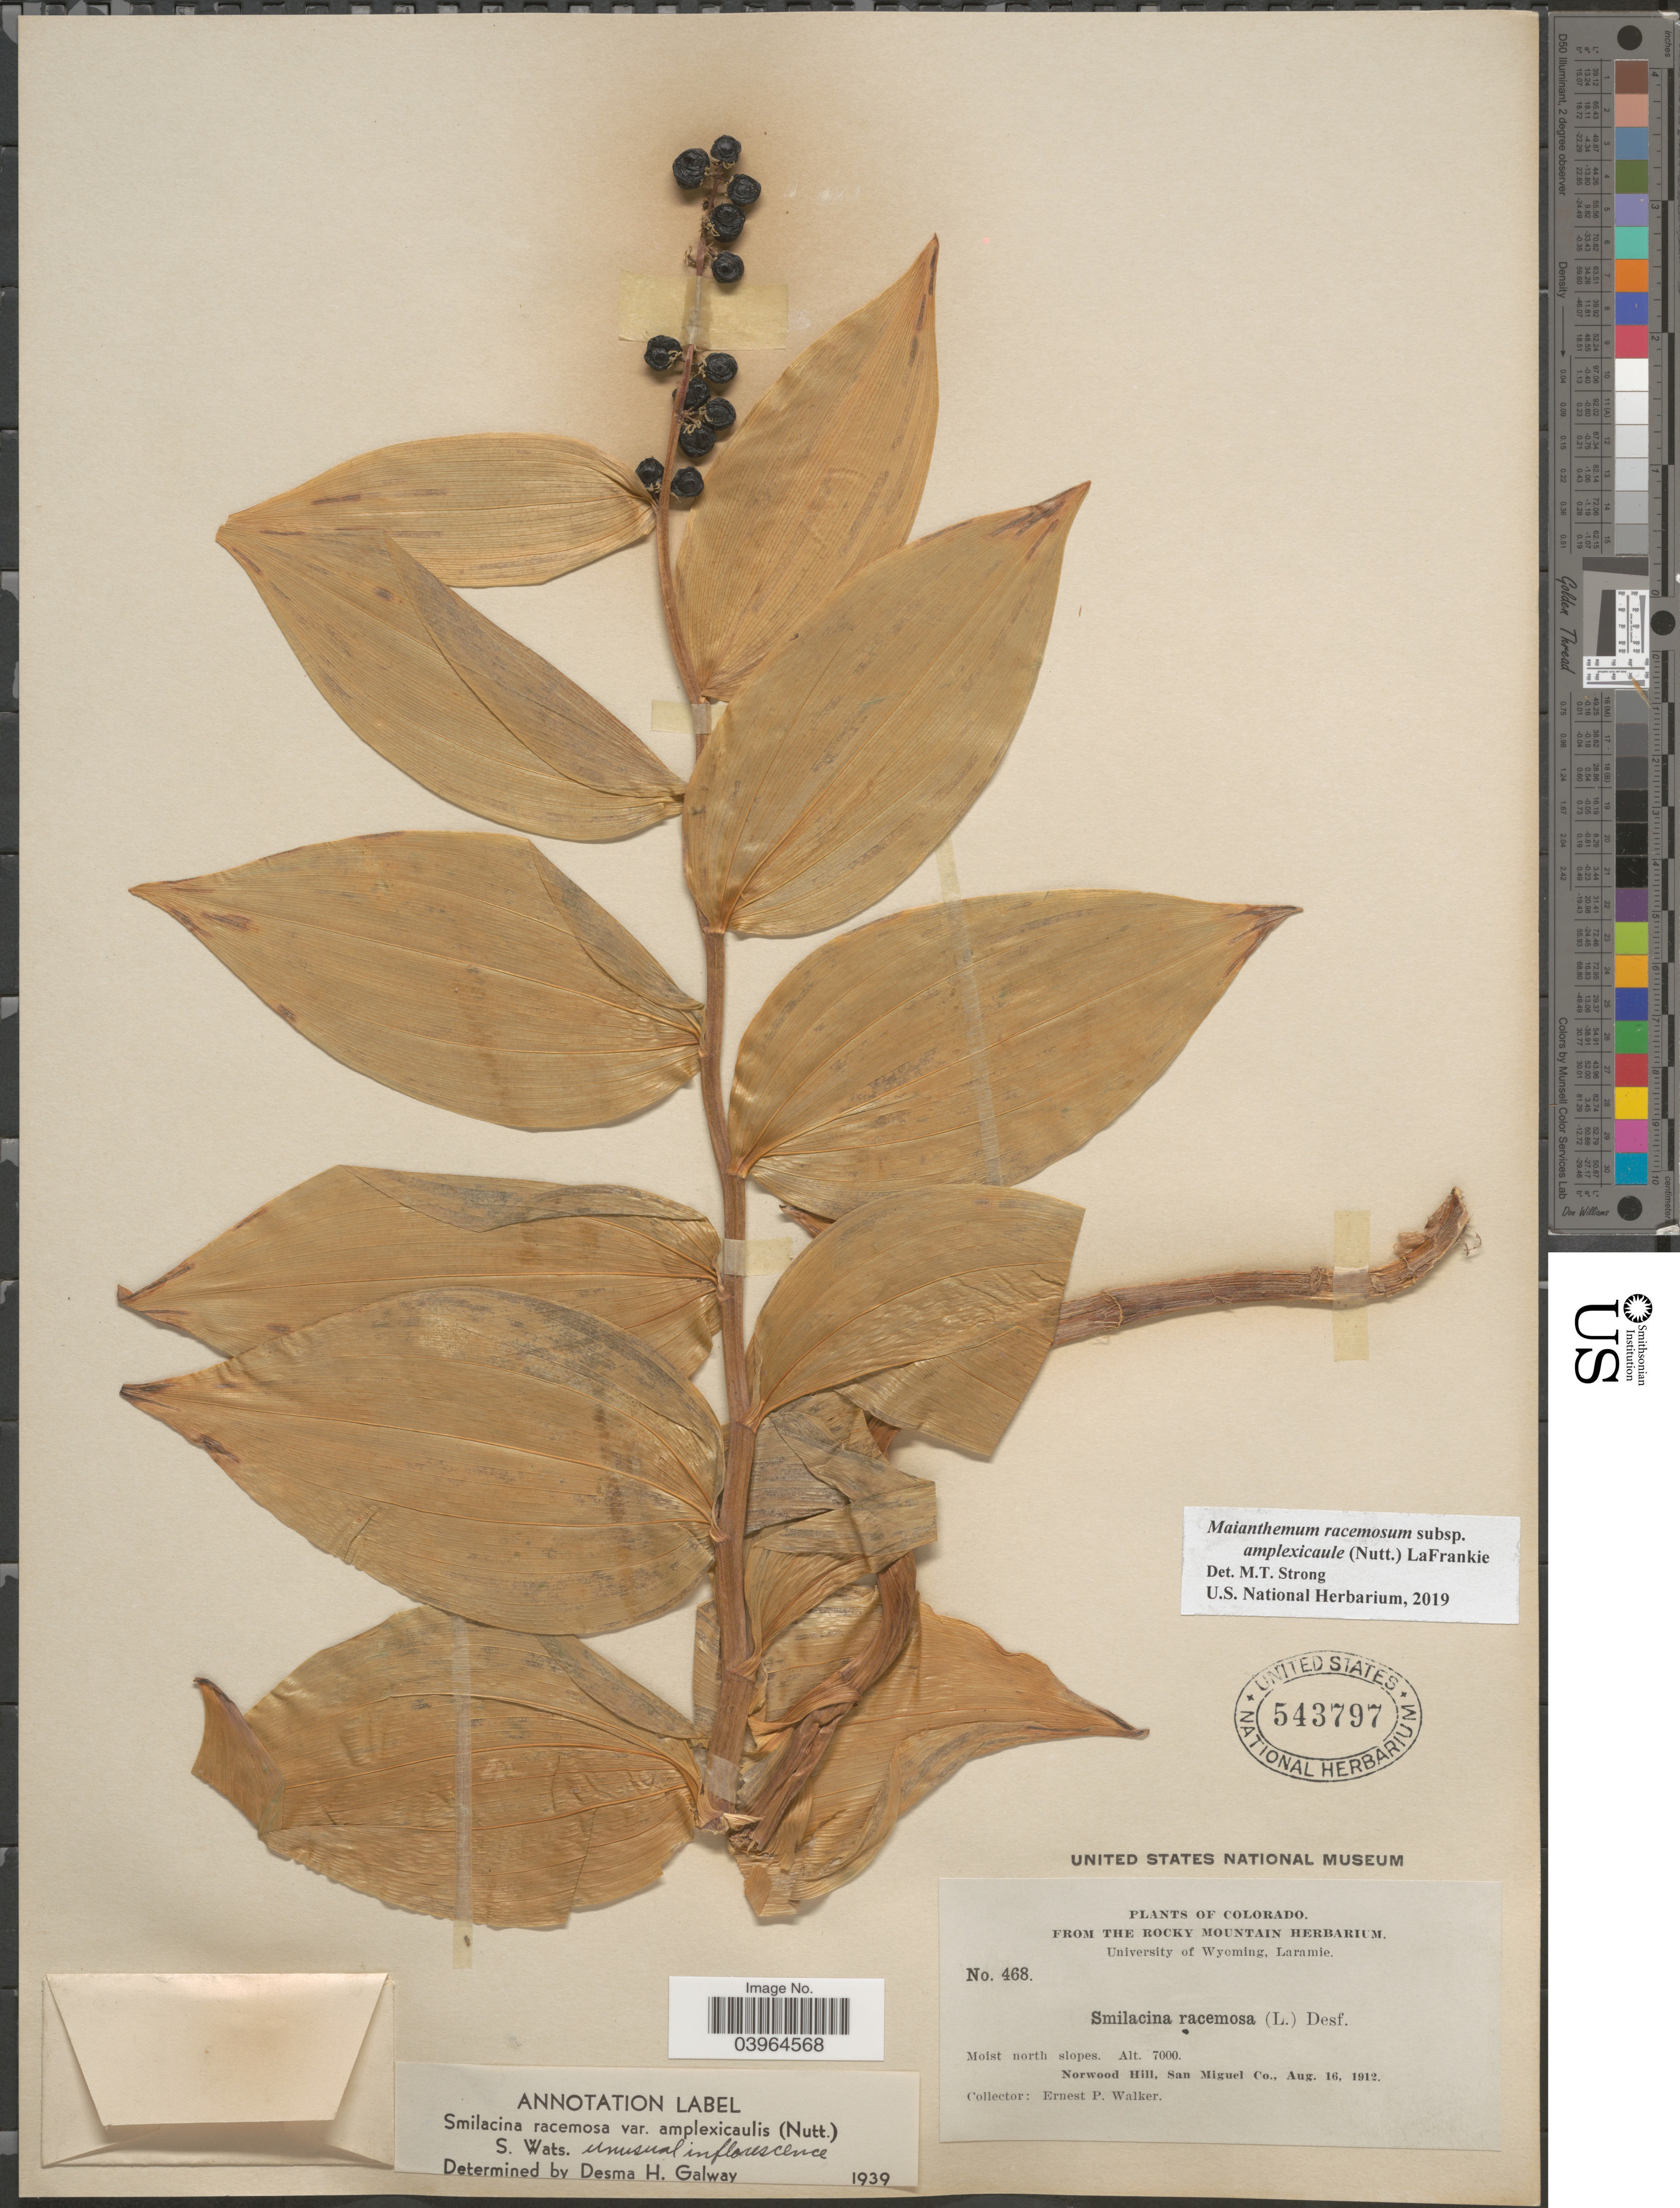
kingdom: Plantae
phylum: Tracheophyta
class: Liliopsida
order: Asparagales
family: Asparagaceae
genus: Maianthemum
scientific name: Maianthemum racemosum subsp. amplexicaule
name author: (Nutt.) LaFrankie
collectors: E. P. Walker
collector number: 468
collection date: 1912-08-16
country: United States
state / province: Colorado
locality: Moist north slopes. Norwood Hill, San Miguel Co.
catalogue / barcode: US 543797